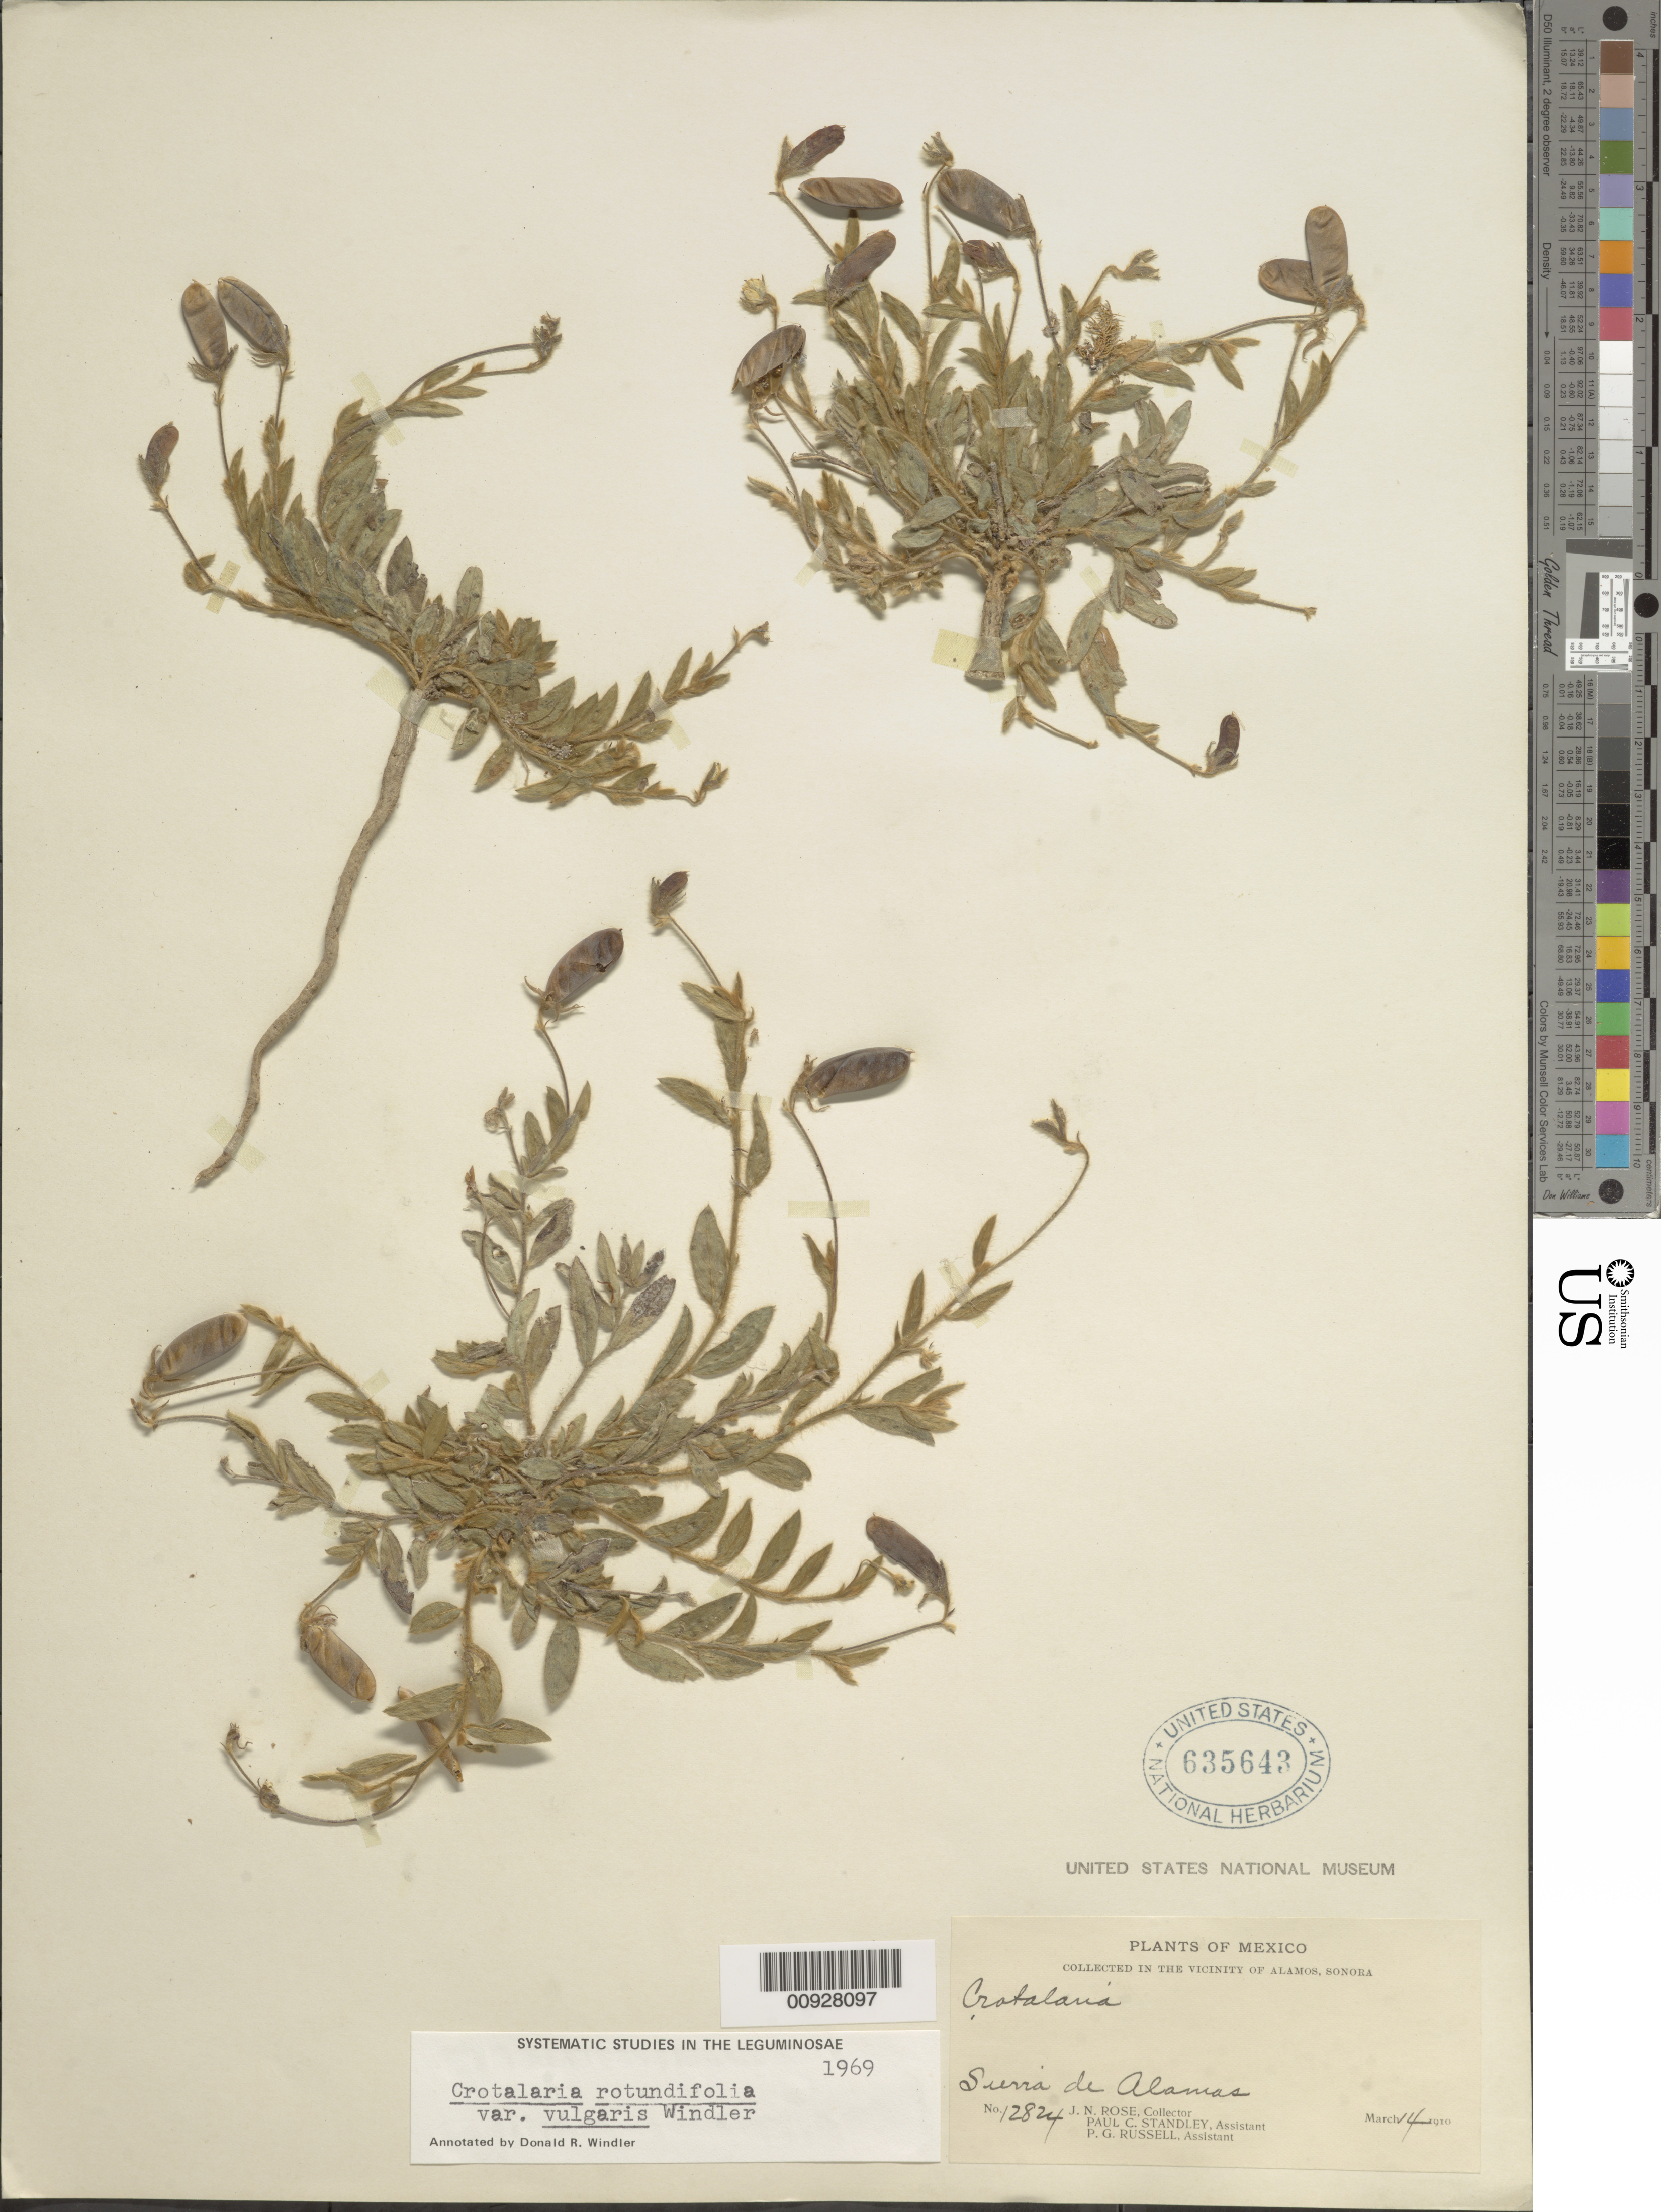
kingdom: Plantae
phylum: Tracheophyta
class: Magnoliopsida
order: Fabales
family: Fabaceae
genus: Crotalaria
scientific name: Crotalaria rotundifolia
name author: Walter ex J.F. Gmel.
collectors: J. N. Rose, P. C. Standley & P. G. Russell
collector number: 12824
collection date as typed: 14 Mar 1910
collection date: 1910-03-14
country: Mexico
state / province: Sonora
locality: Sierra de Alamos in the vicinity of Alamos, Sonora.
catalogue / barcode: US 635643